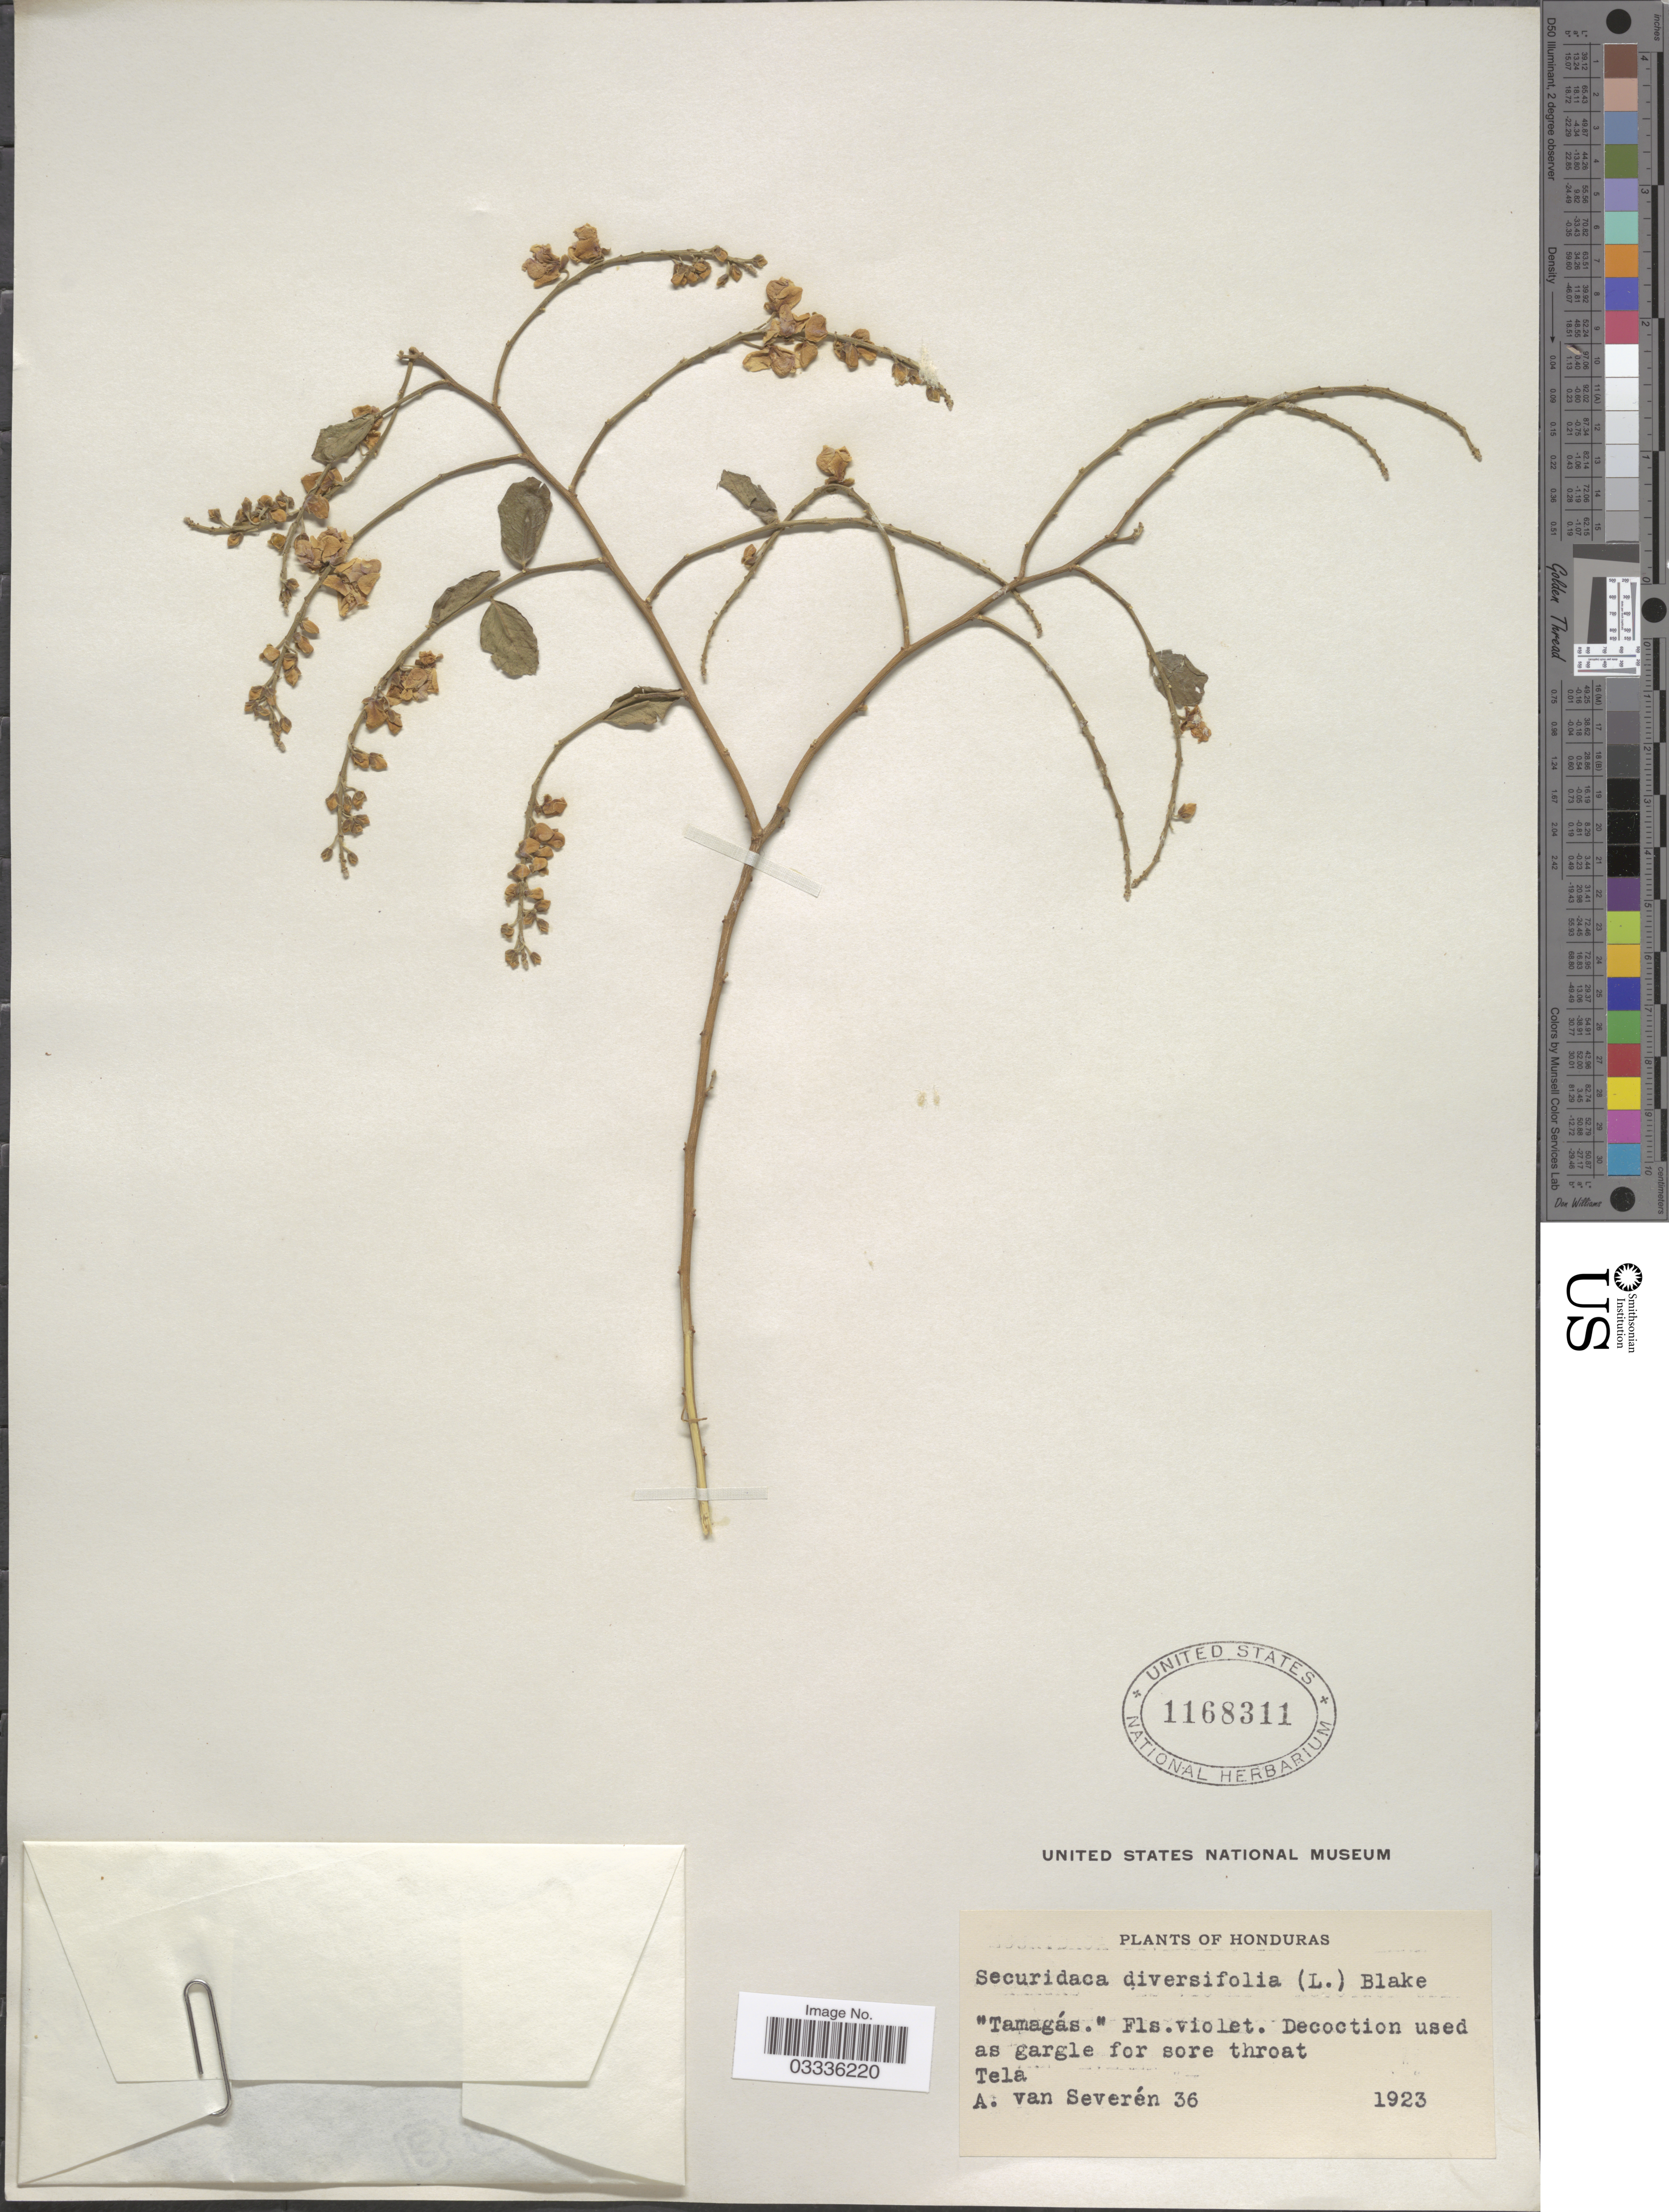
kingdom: Plantae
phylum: Tracheophyta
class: Magnoliopsida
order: Fabales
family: Polygalaceae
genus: Securidaca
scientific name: Securidaca diversifolia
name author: (L.) S.F. Blake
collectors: A. Van Severen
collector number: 36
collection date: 1923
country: Honduras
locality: Tela.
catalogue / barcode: US 1168311